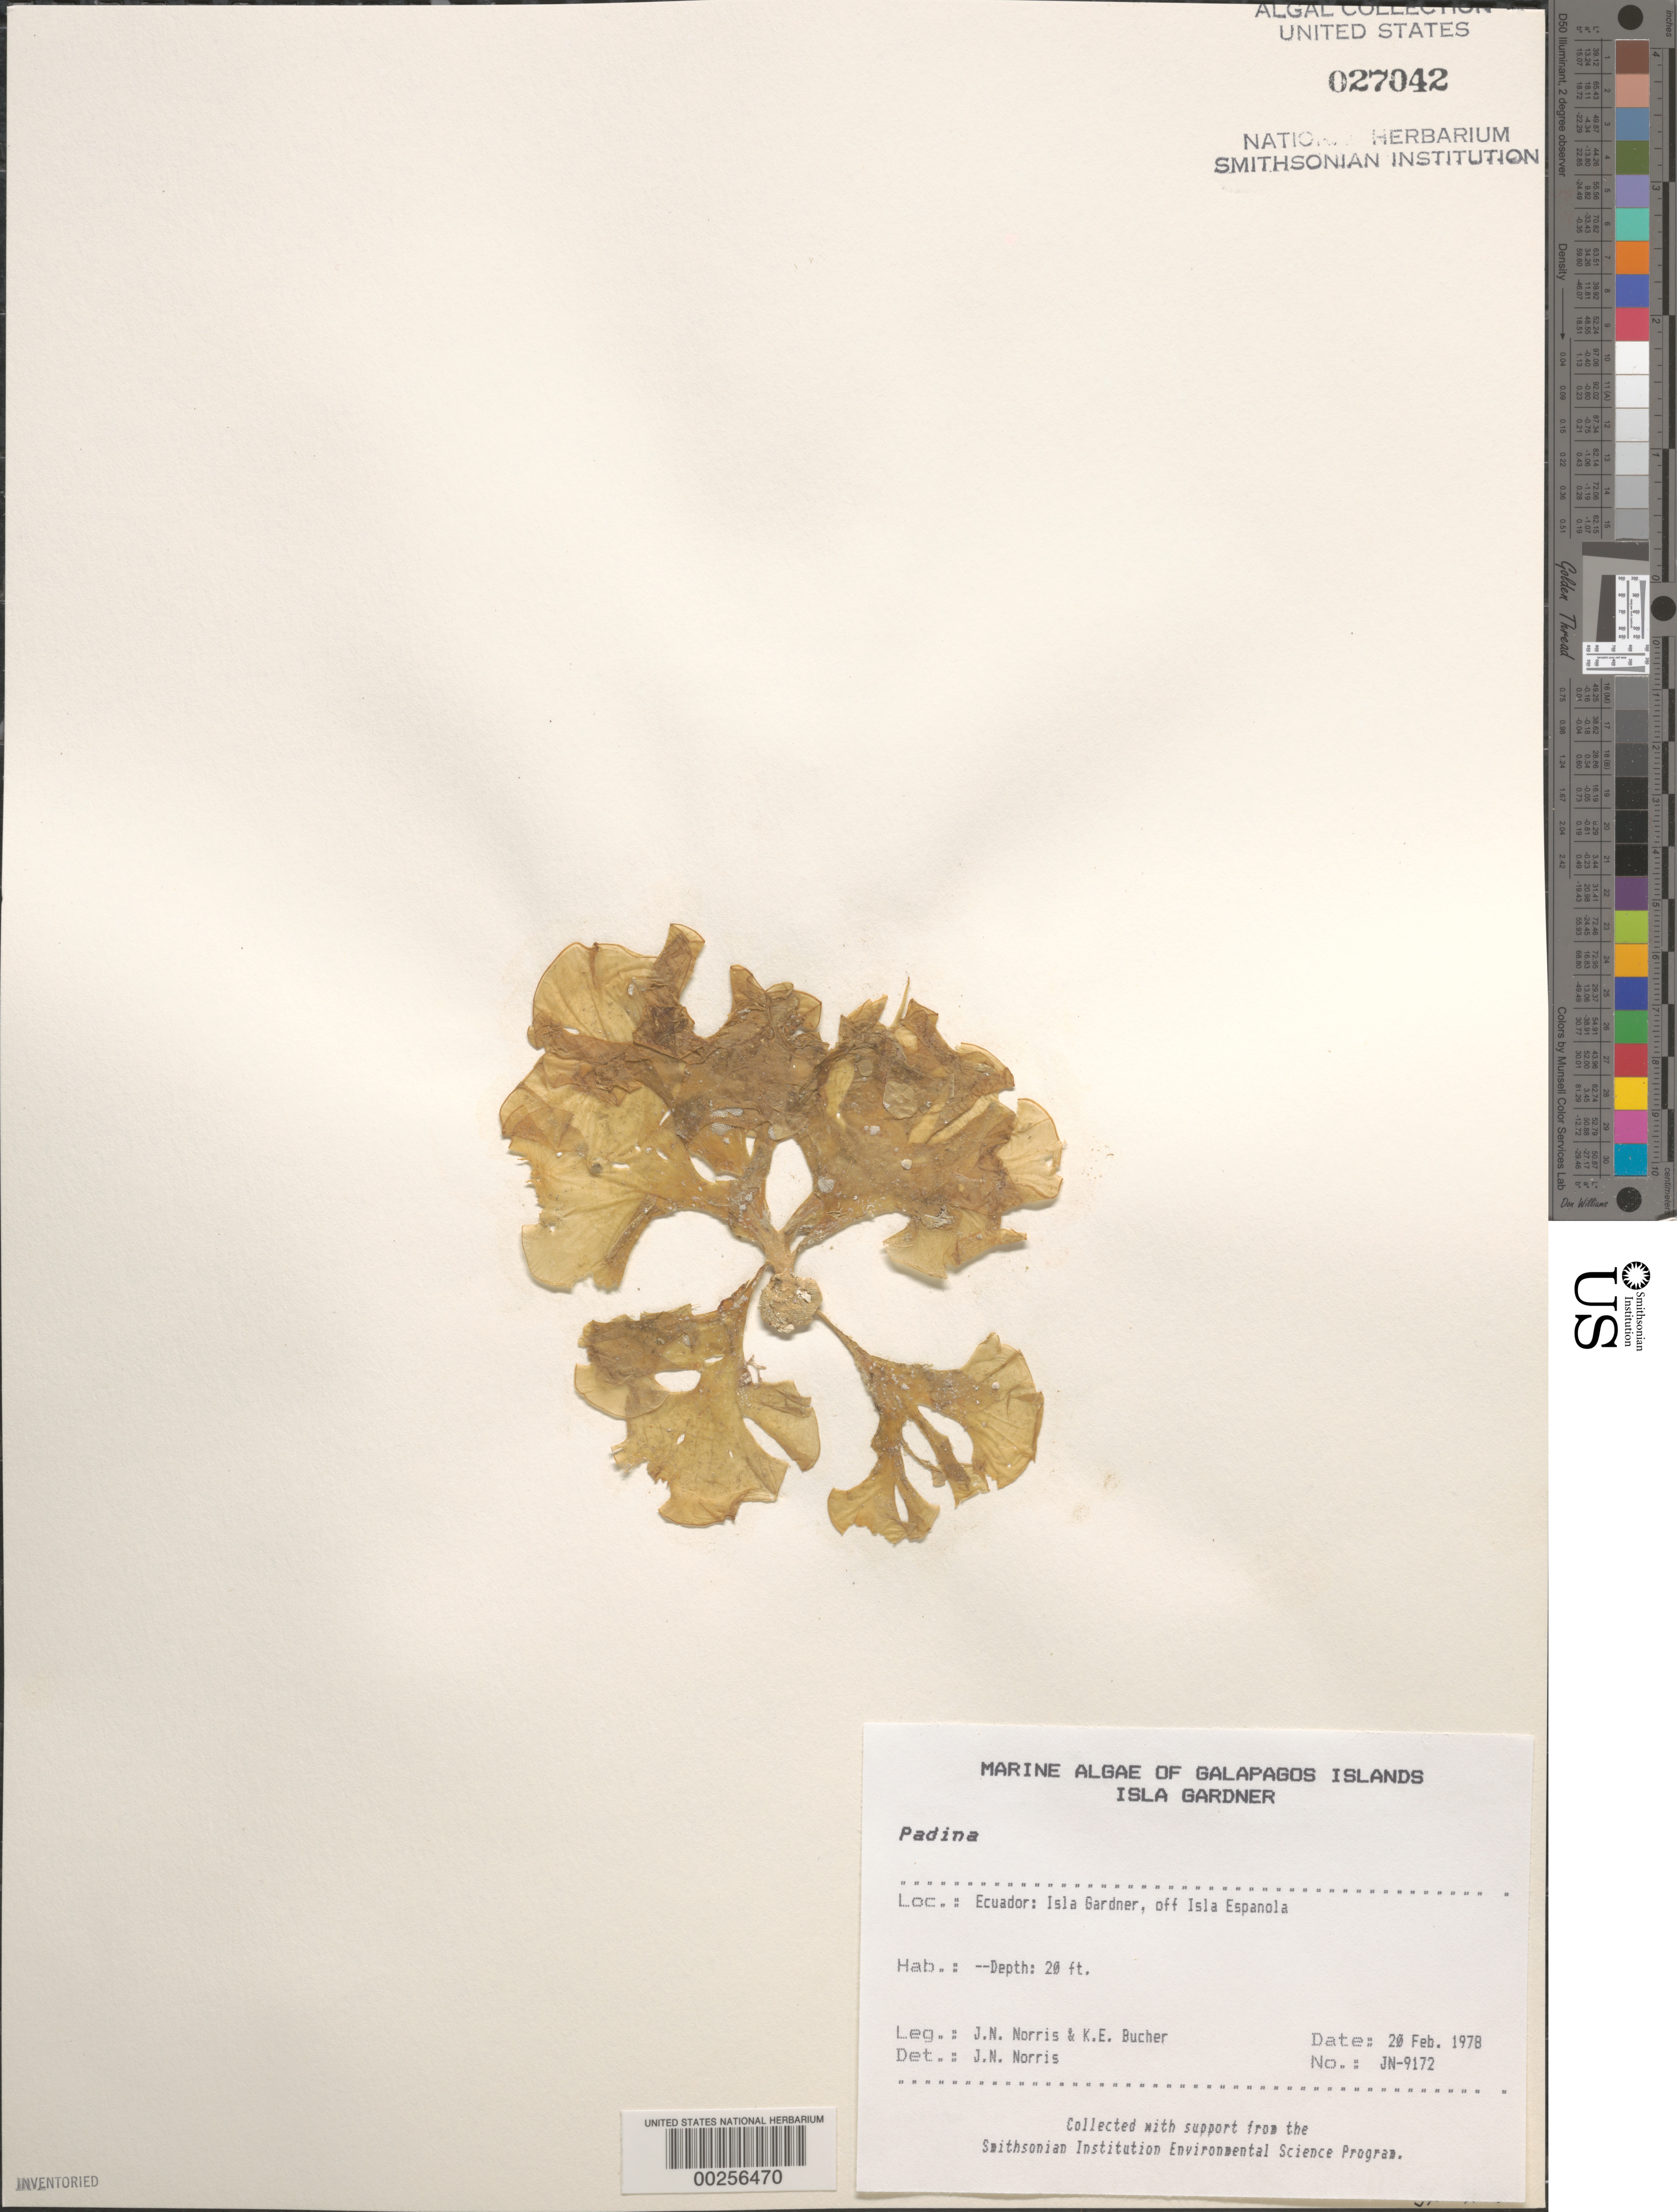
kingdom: Chromista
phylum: Ochrophyta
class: Phaeophyceae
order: Dictyotales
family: Dictyotaceae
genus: Padina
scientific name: Padina sp.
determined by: Norris, James N.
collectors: J. N. Norris & K. E. Bucher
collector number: JN-9172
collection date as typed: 20 Feb 1978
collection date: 1978-02-20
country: Ecuador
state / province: Colón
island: Gardner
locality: Off Isla Española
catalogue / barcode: US 27042